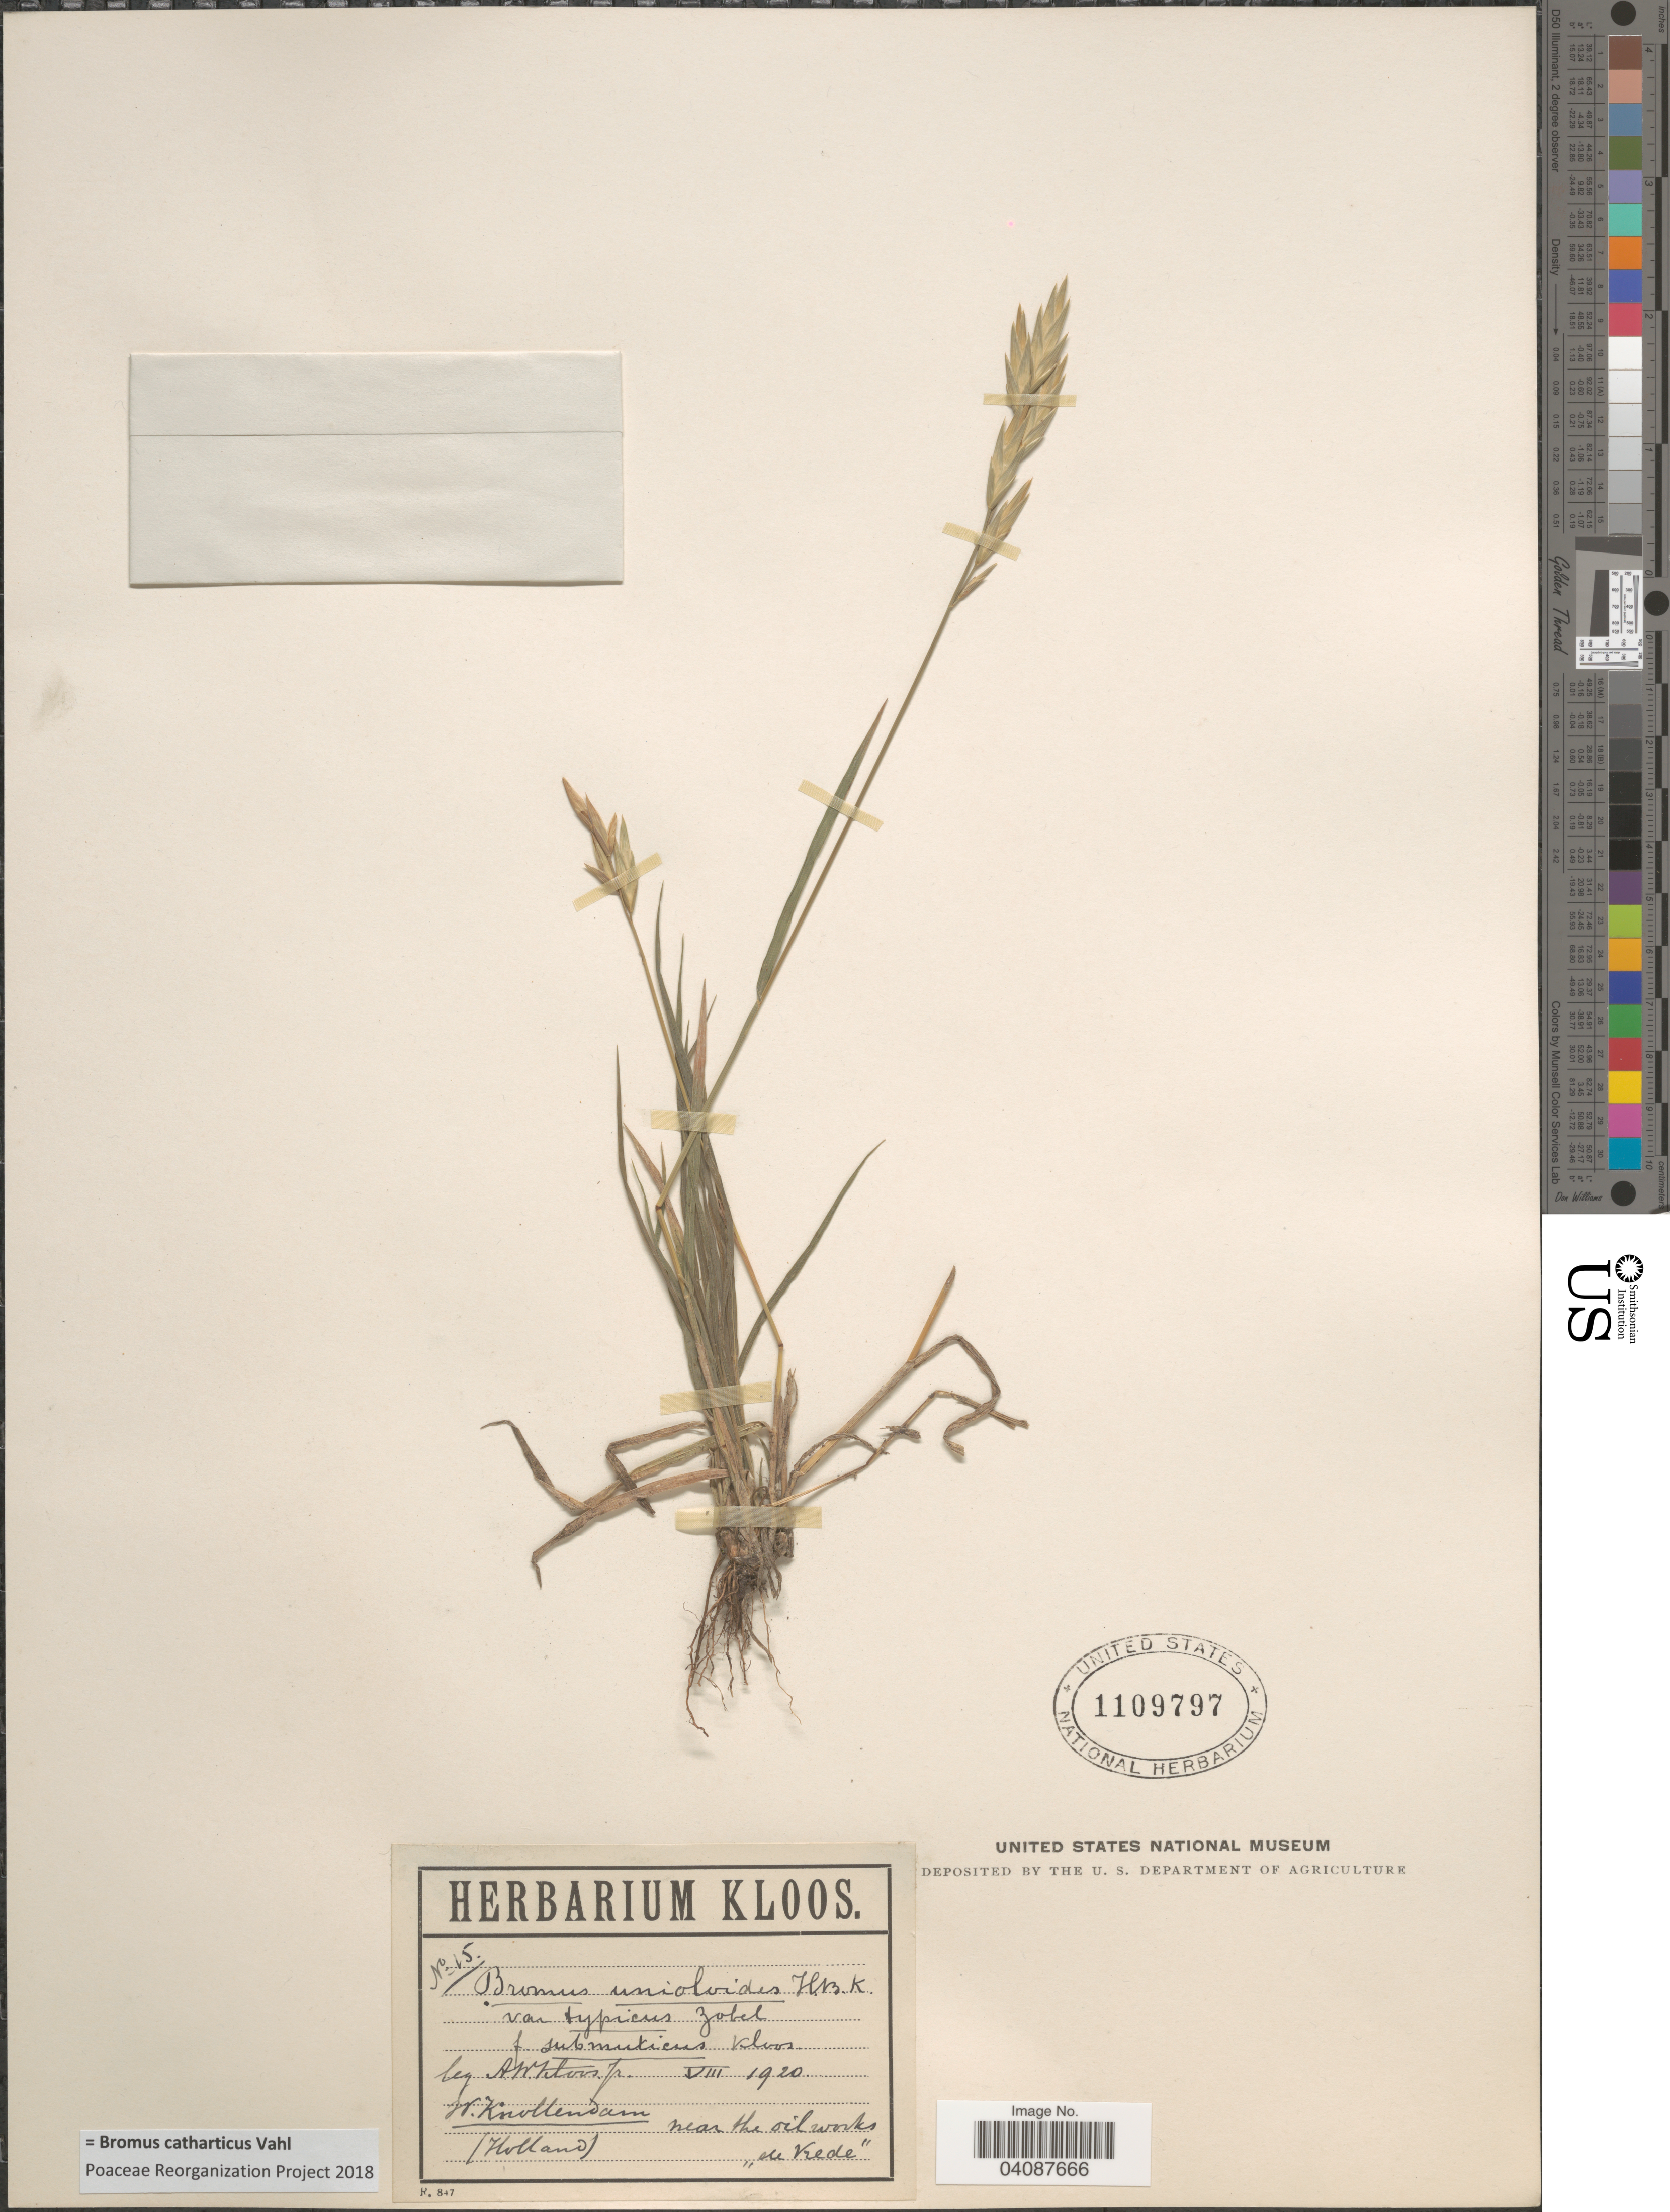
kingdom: Plantae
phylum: Tracheophyta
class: Liliopsida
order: Poales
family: Poaceae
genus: Bromus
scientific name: Bromus commutatus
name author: Schrad.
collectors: A. W. Kloos, Jr.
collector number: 15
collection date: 1920-08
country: Netherlands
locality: W. Knollendam near the oil works (Holland) "de Vrede".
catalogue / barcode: US 1109797